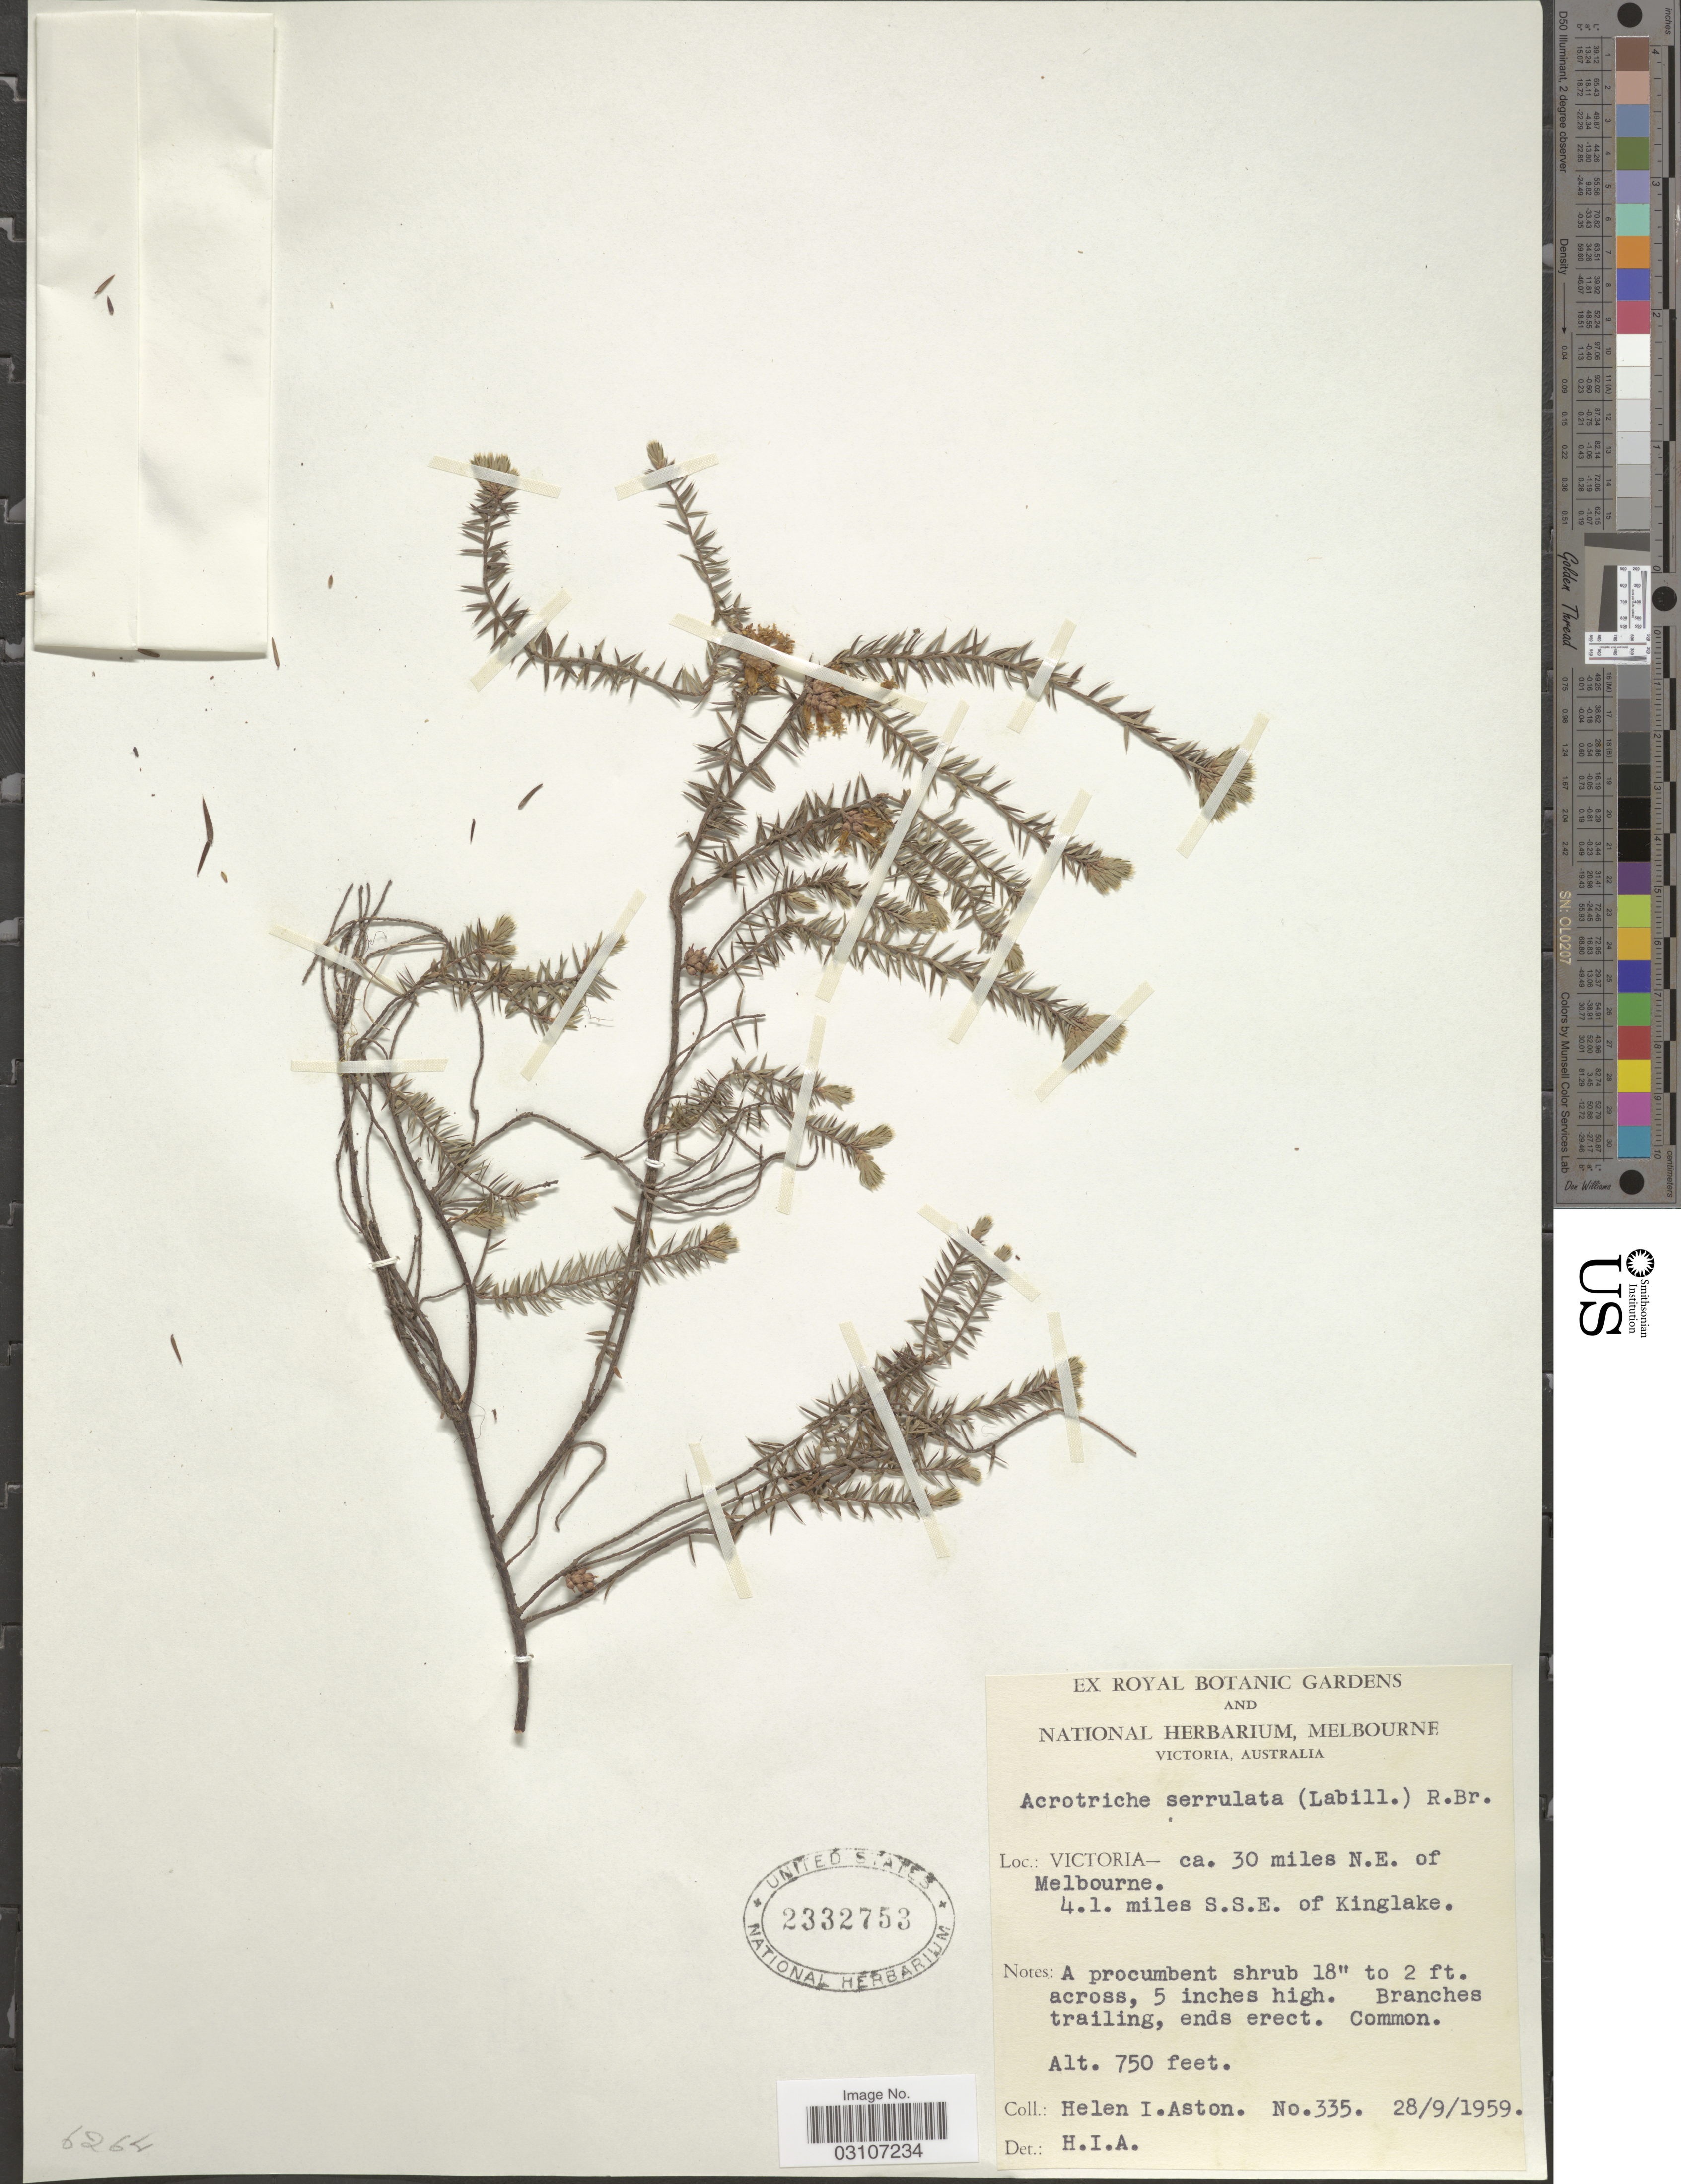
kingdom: Plantae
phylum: Tracheophyta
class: Magnoliopsida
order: Ericales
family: Ericaceae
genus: Acrotriche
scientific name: Acrotriche serrulata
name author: R. Br.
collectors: H. I. Aston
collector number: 335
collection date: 1959-09-28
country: Australia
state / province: Victoria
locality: Victoria - ca. 30 miles N.E. of Melbourne. 4.1 miles S. S. E. of Kinglake.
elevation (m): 229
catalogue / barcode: US 2332753